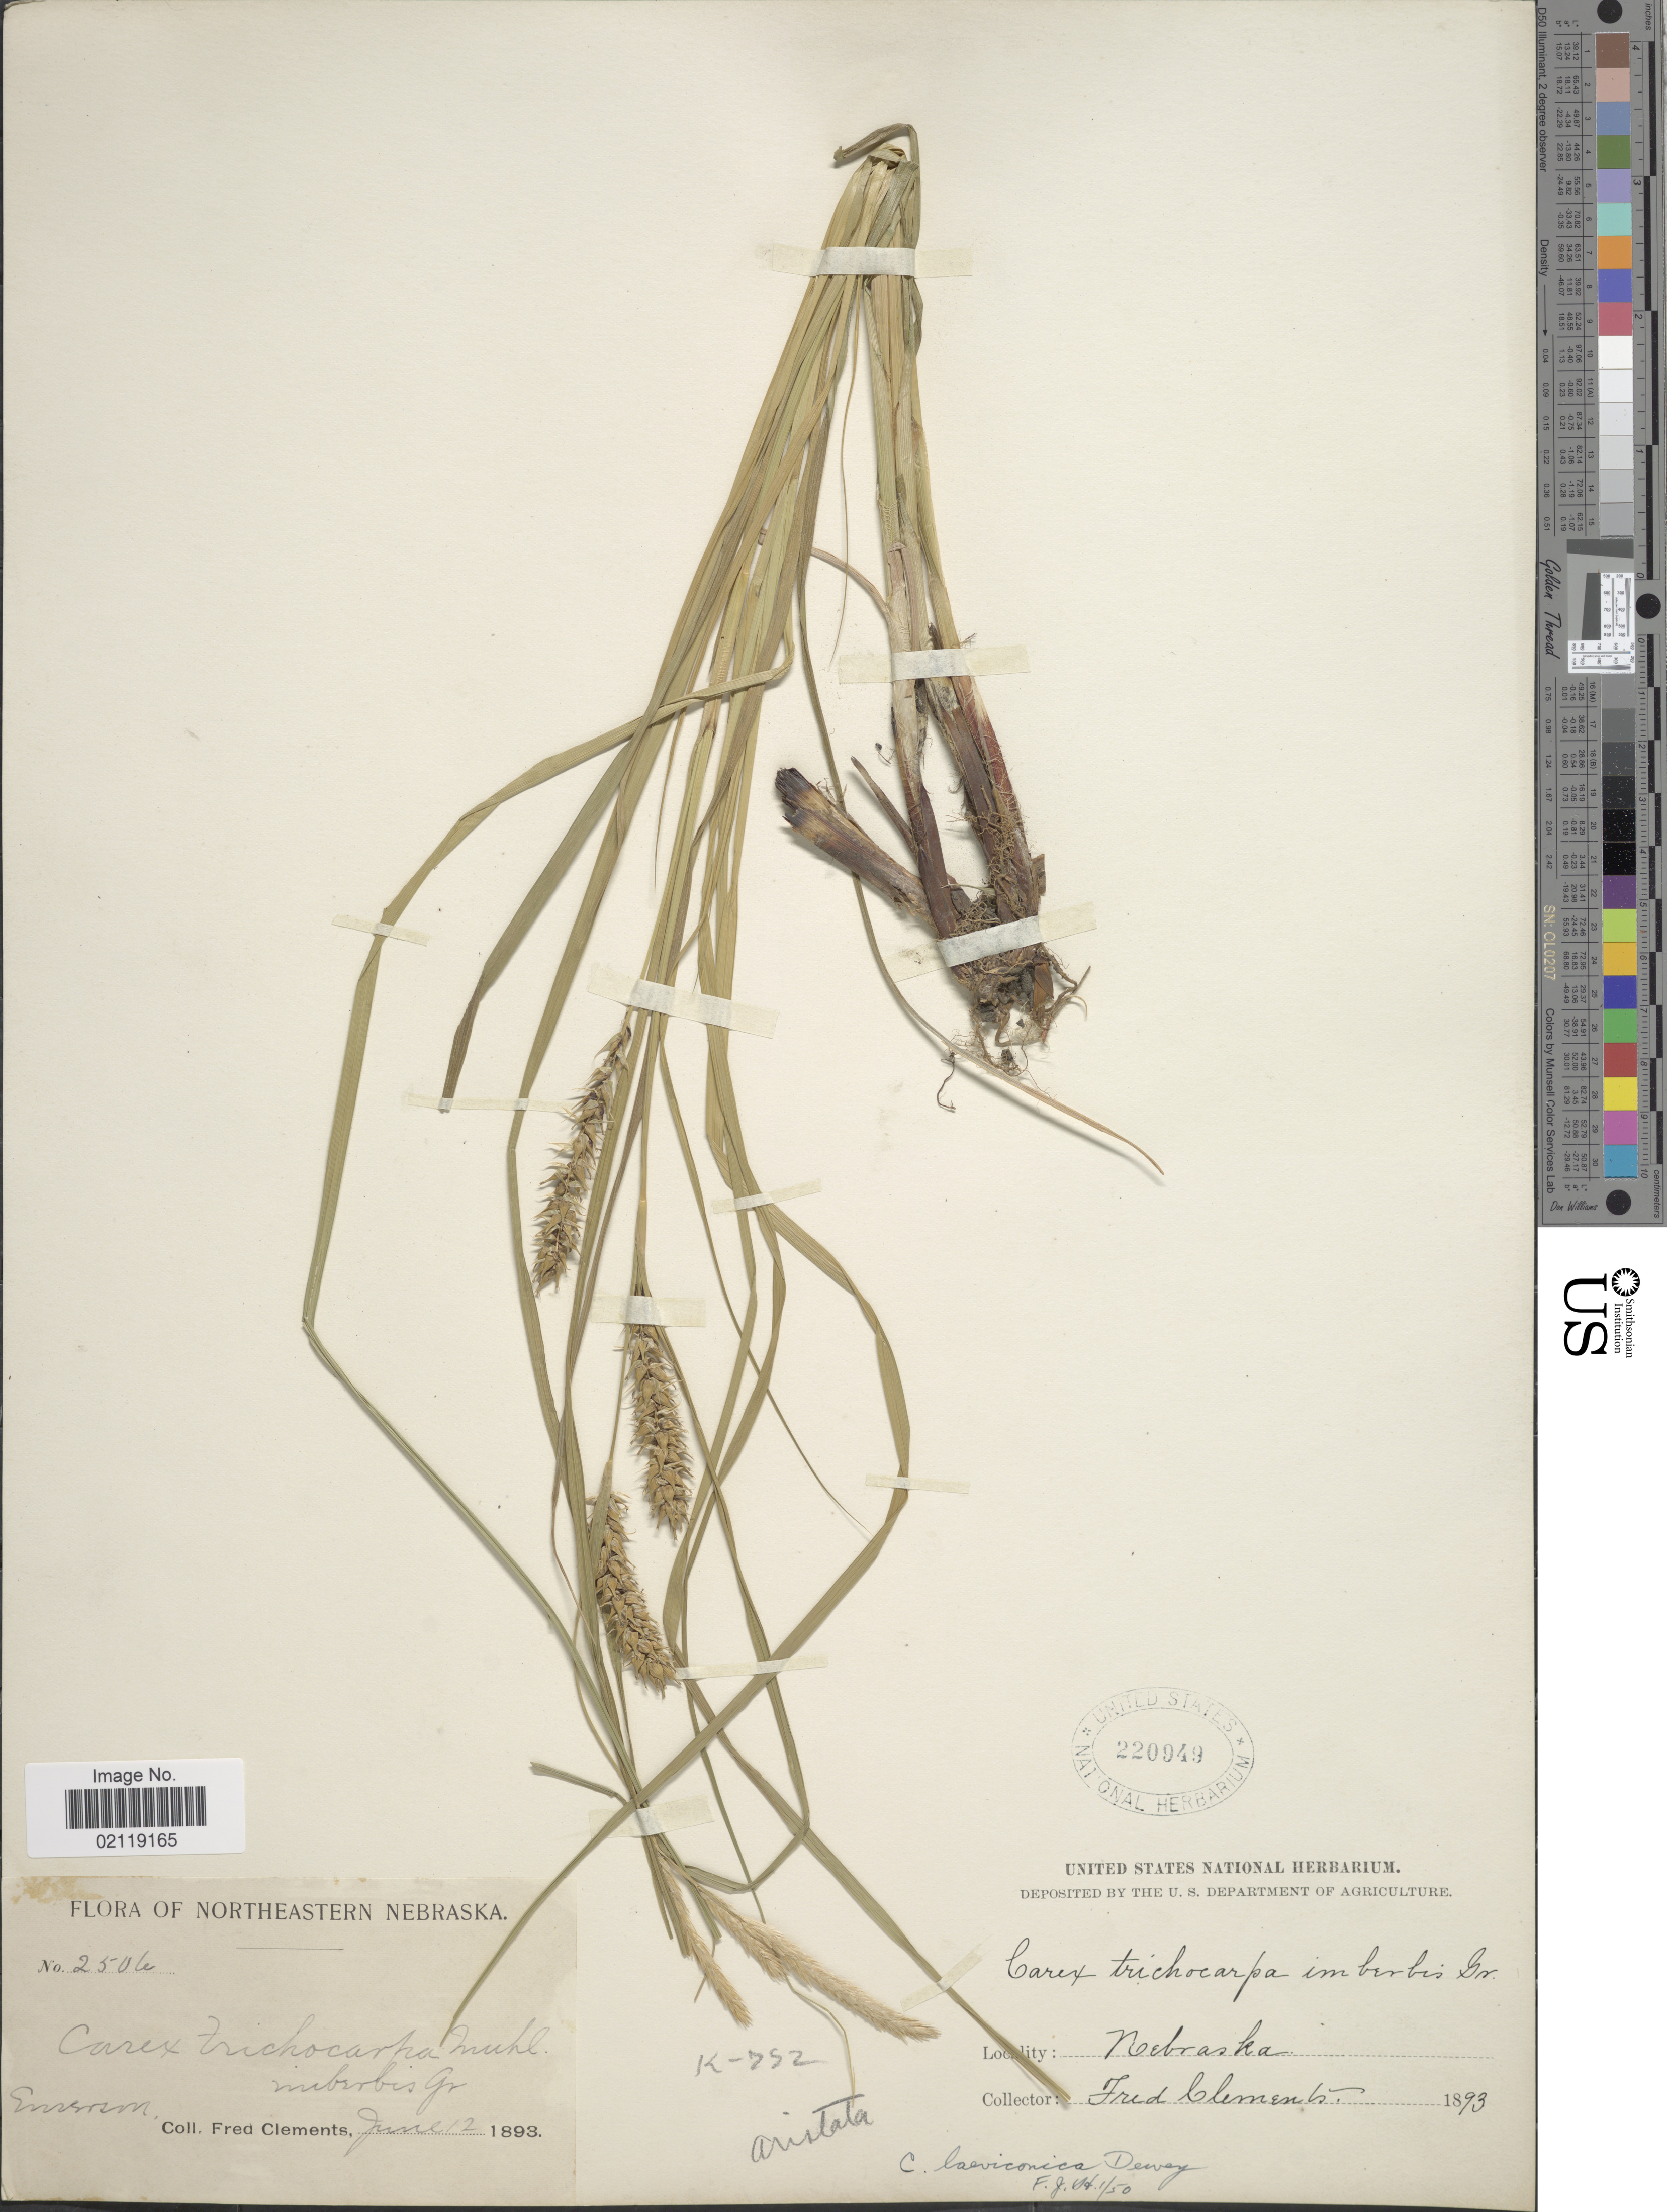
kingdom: Plantae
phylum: Tracheophyta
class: Liliopsida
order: Poales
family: Cyperaceae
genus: Carex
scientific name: Carex laeviconica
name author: Dewey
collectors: F. Clements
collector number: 2506*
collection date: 1893-06-12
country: United States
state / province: Nebraska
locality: Northeastern Nebraska. Emerson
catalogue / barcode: US 220949